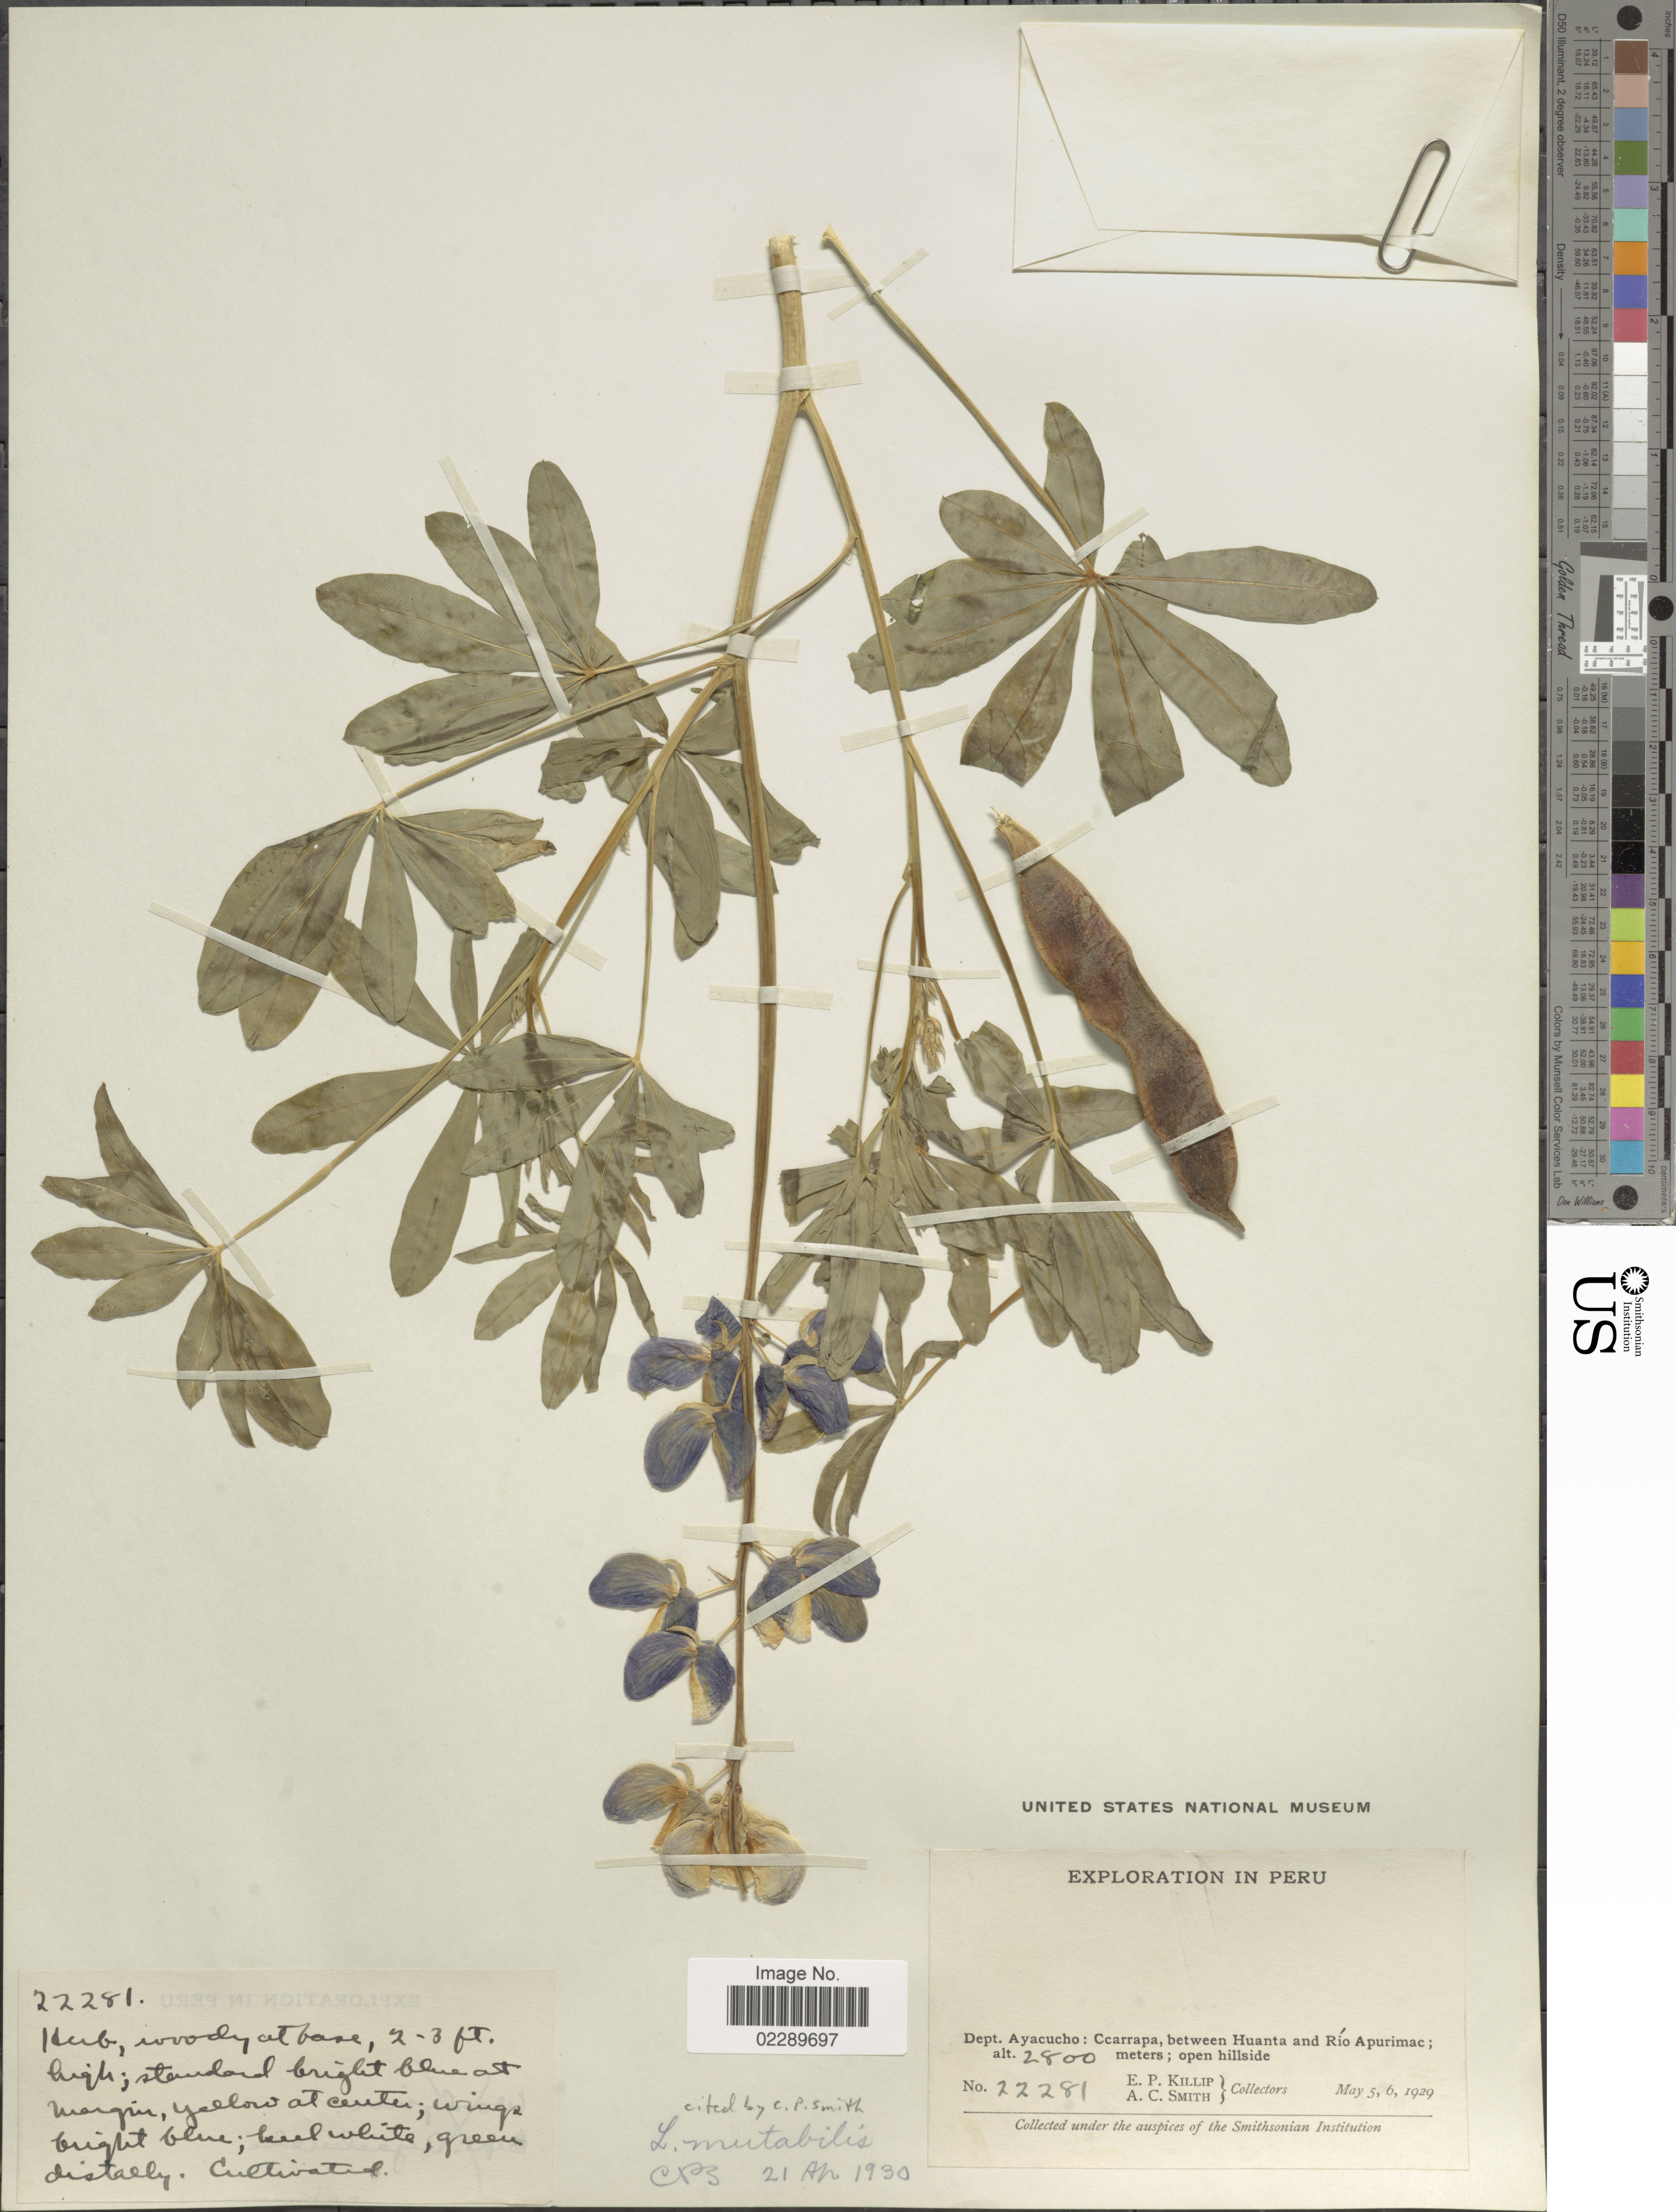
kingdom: Plantae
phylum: Tracheophyta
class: Magnoliopsida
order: Fabales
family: Fabaceae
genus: Lupinus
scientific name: Lupinus mutabilis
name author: Sweet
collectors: E. P. Killip & A. C. Smith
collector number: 22281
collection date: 1929-05-05/1929-05-06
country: Peru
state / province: Ayacucho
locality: Dept. Ayacucho: Ccarrapa, between Huanta and Río Apurimac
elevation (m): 2800